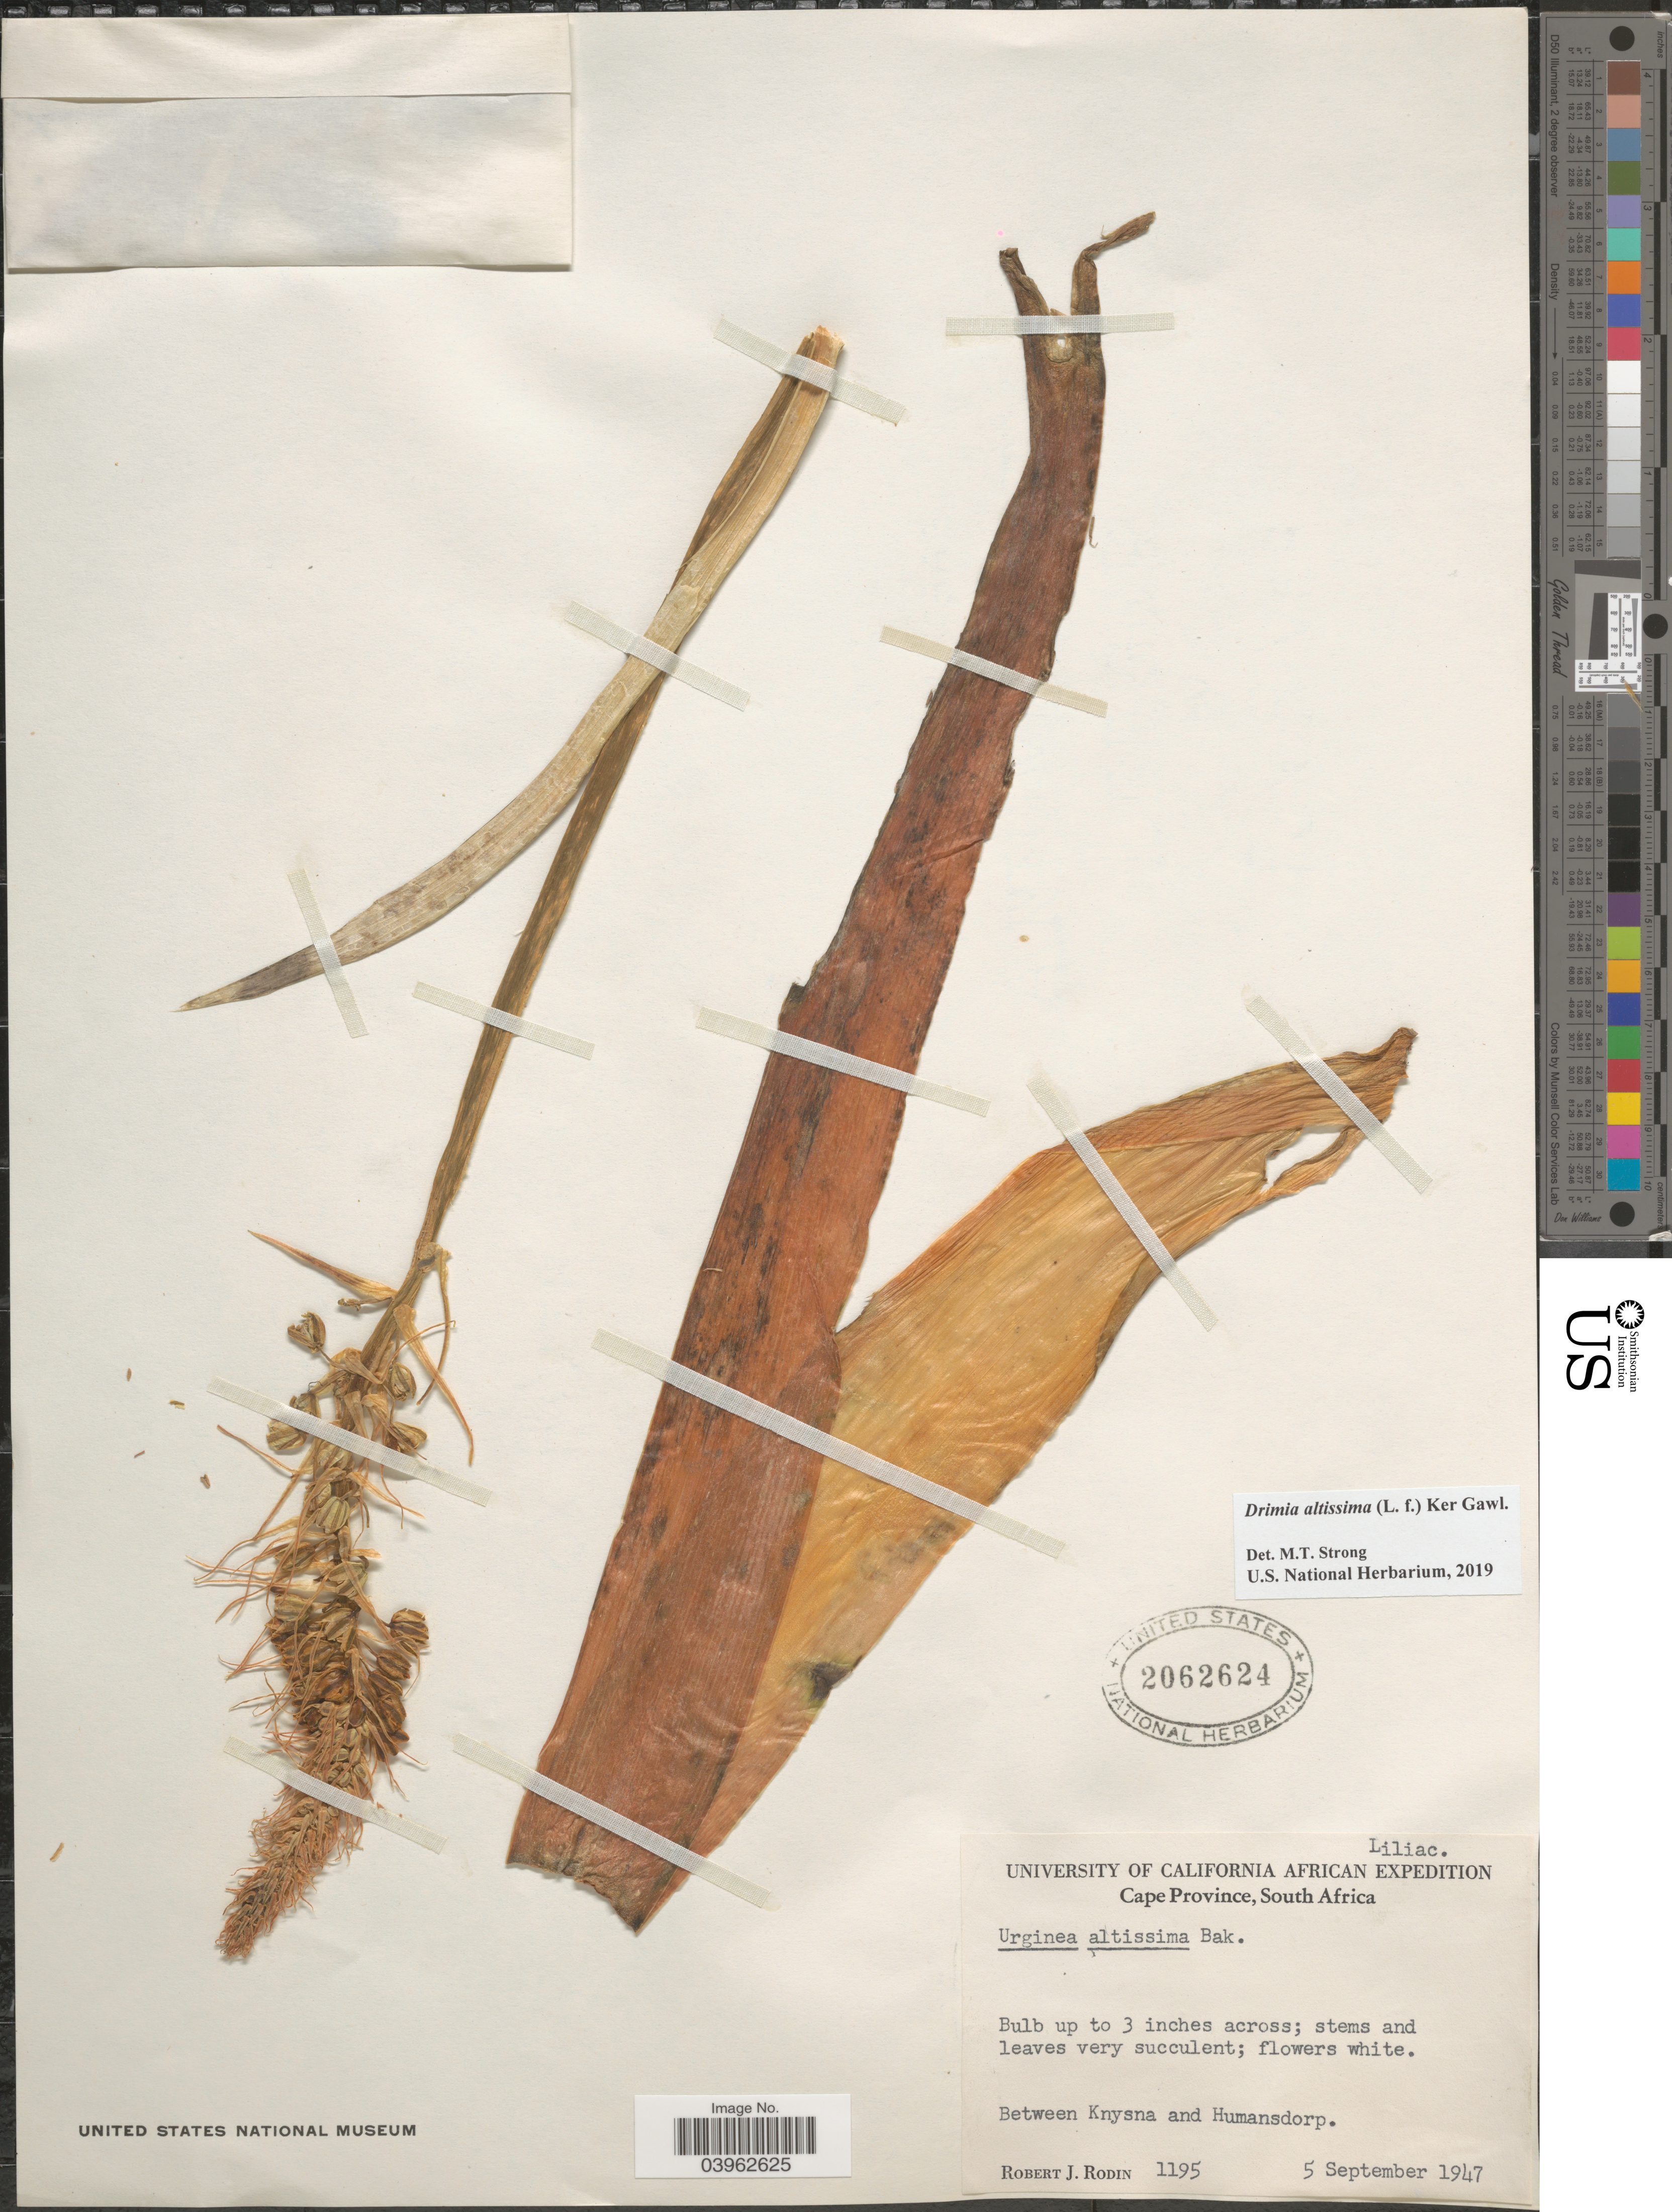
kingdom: Plantae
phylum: Tracheophyta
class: Liliopsida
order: Asparagales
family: Asparagaceae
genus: Drimia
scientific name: Drimia altissima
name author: (L. f.) Ker Gawl.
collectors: R. J. Rodin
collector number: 1195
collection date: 1947-09-05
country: South Africa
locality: Between Knysna and Humansdorp.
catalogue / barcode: US 2062624